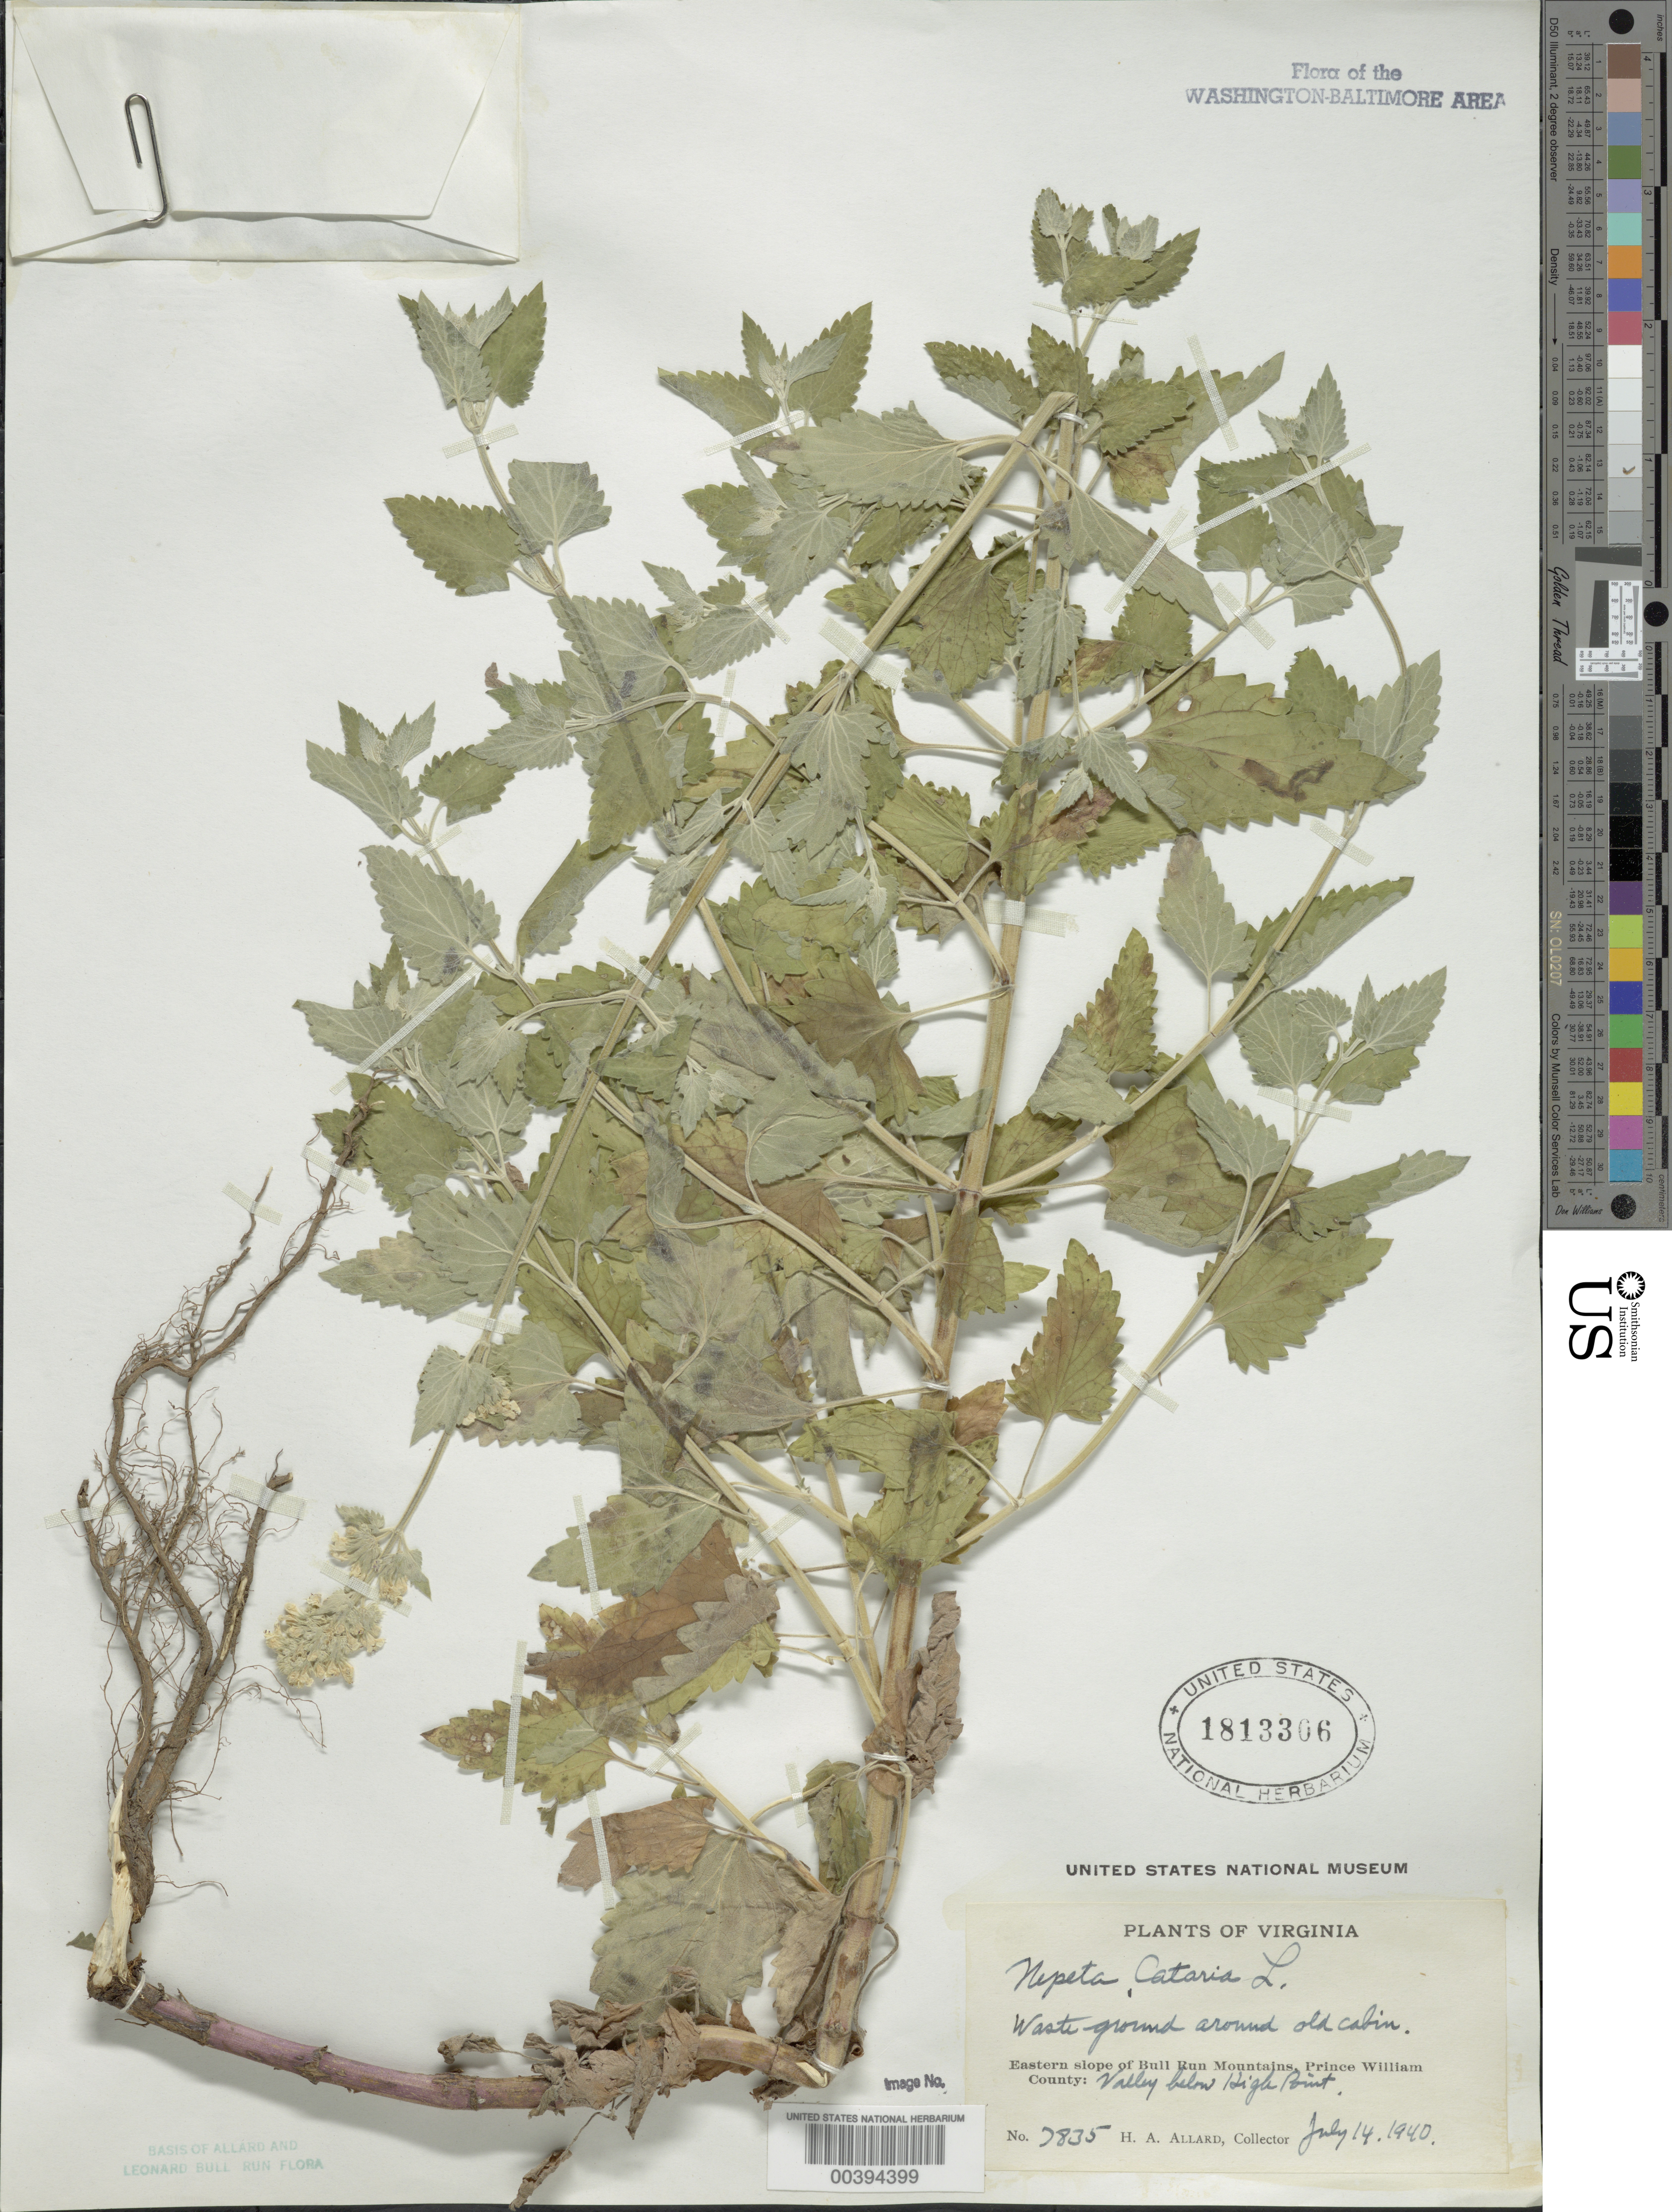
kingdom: Plantae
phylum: Tracheophyta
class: Magnoliopsida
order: Lamiales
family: Lamiaceae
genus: Nepeta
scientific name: Nepeta cataria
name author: L.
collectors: H. A. Allard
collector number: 7835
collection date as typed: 14 Jul 1940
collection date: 1940-07-14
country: United States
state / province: Virginia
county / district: Prince William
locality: Below High Point, Eastern slope of Bull Run Mountains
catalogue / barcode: US 1813306